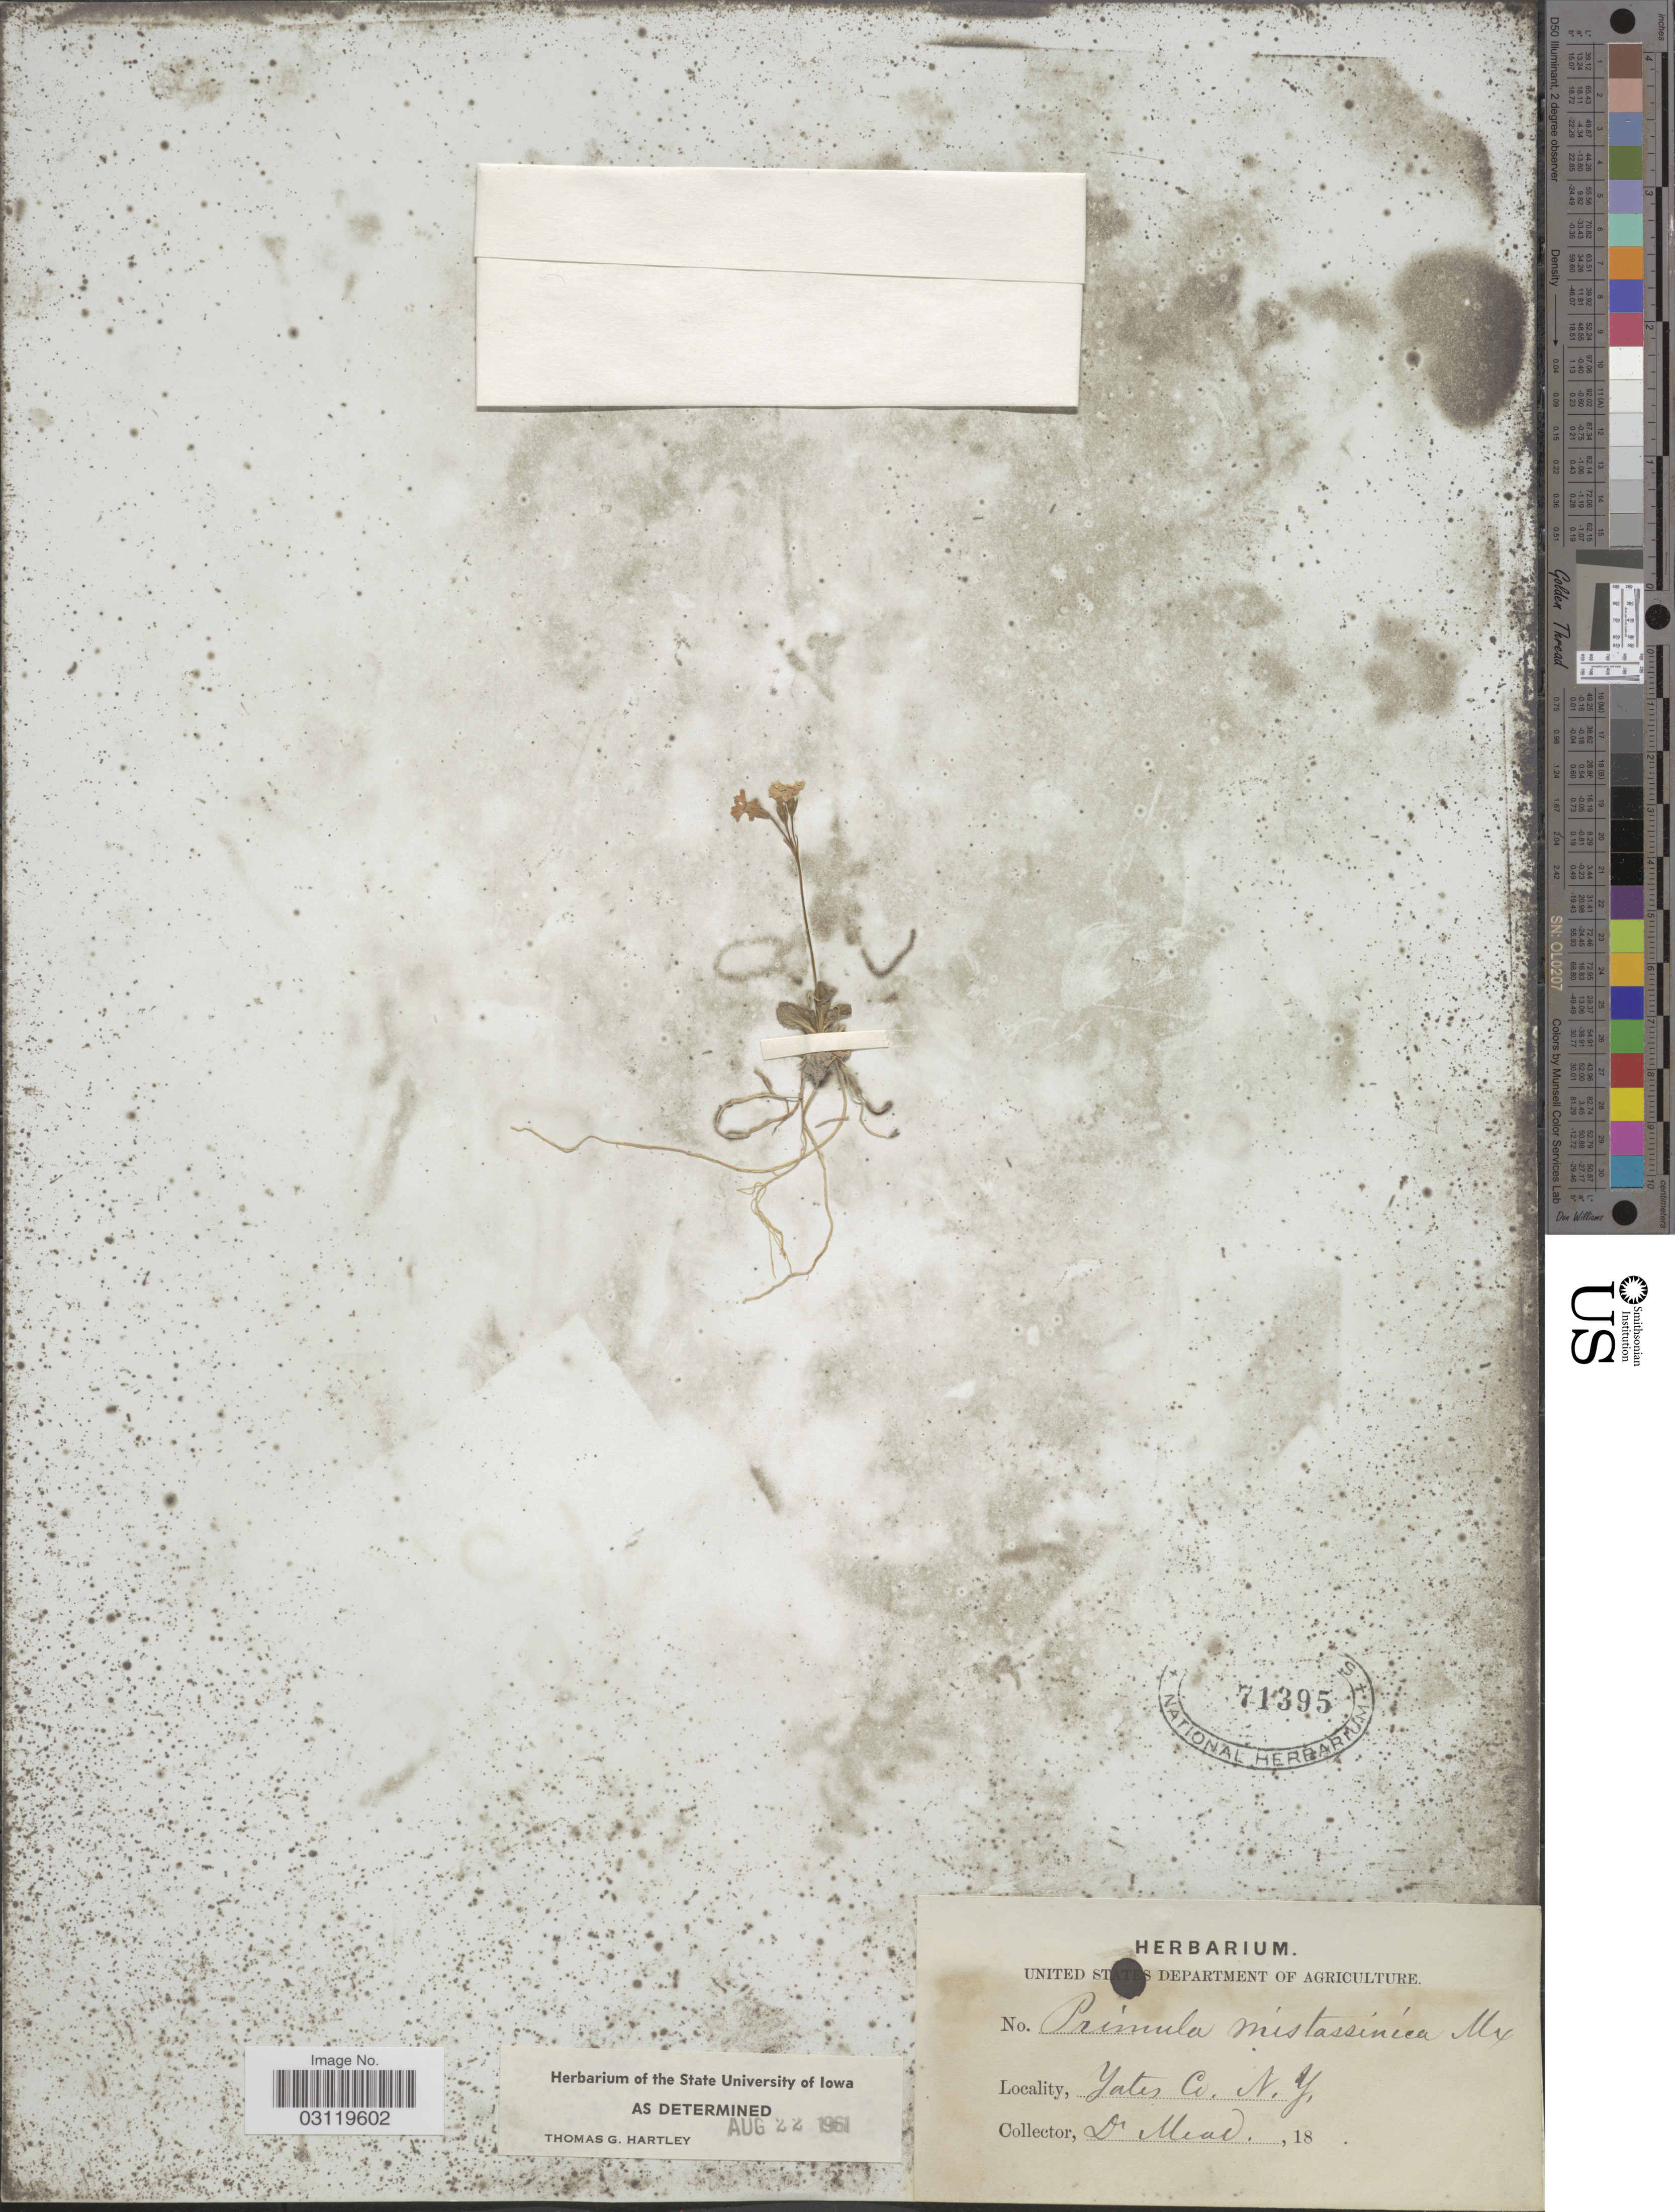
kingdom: Plantae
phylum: Tracheophyta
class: Magnoliopsida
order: Ericales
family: Primulaceae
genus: Primula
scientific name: Primula mistassinica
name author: Michx.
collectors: -. Mead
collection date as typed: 18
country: United States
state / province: New York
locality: Yates Co.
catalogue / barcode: US 71395